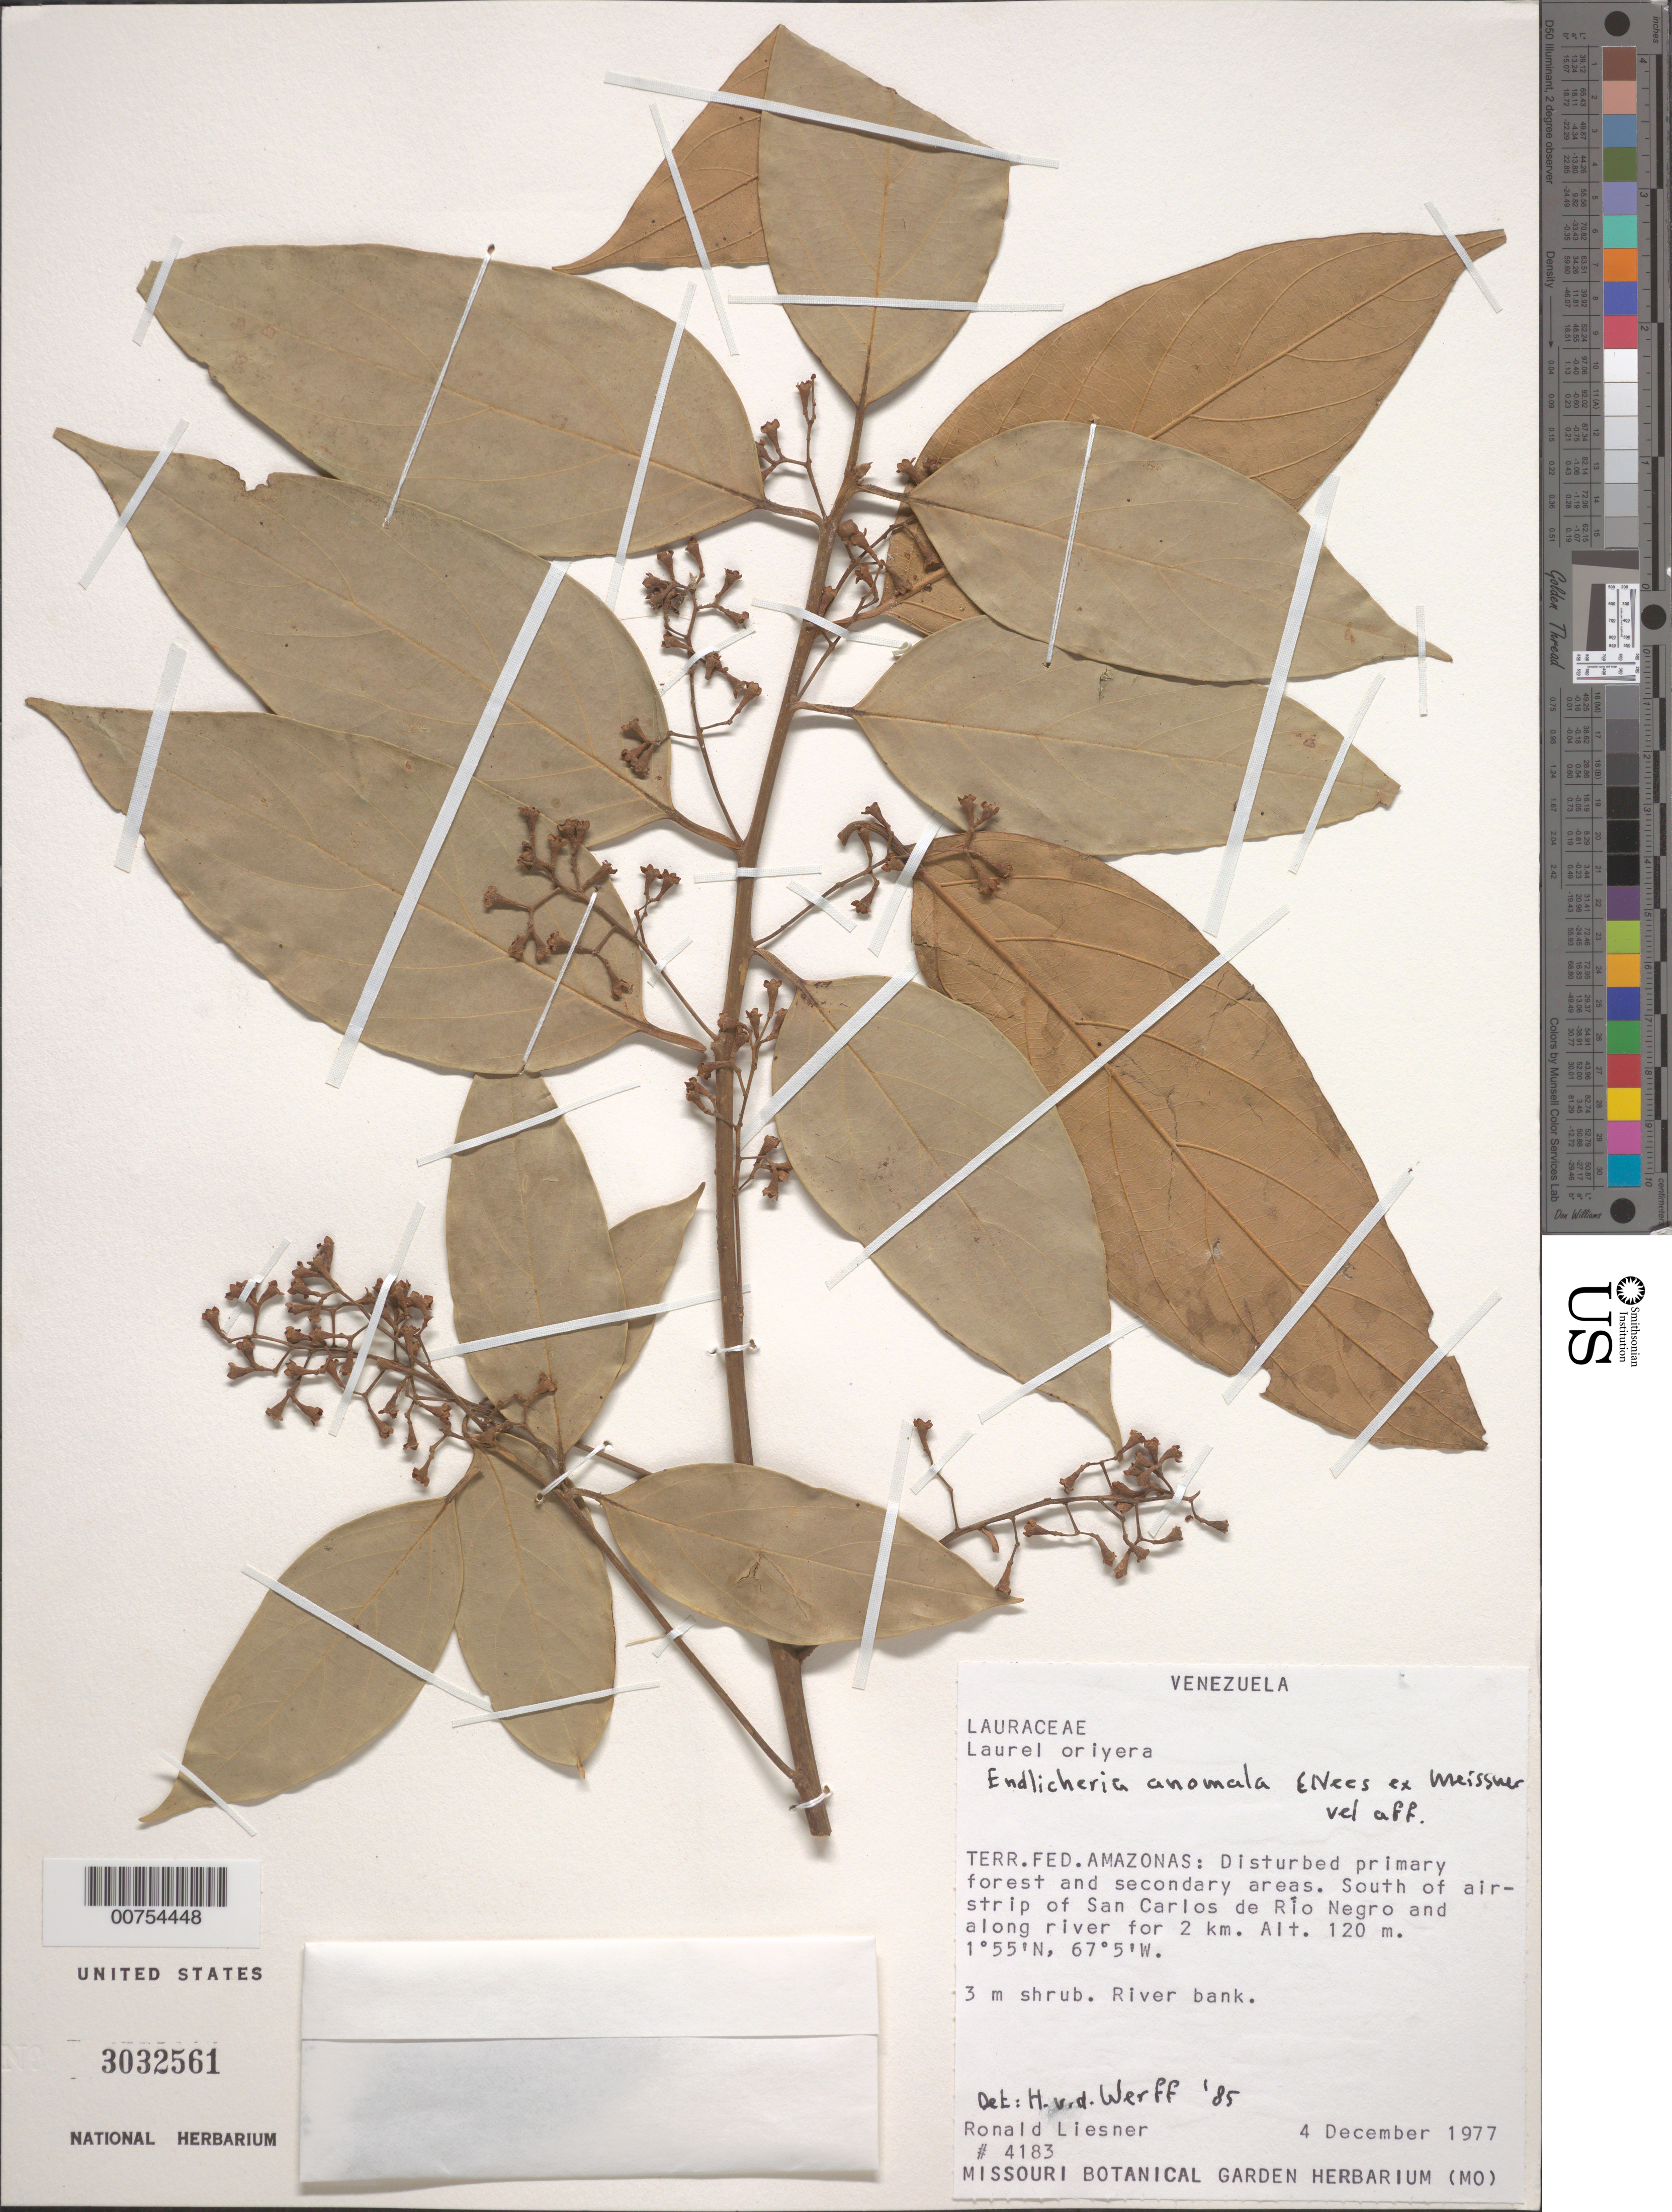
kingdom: Plantae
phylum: Tracheophyta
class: Magnoliopsida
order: Laurales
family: Lauraceae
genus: Endlicheria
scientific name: Endlicheria anomala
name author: Nees ex Meisn.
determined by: van der Werff, H., (MO), Missouri Botanical Garden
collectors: R. L. Liesner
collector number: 4183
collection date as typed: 4-Dec-77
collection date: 1977-12-04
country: Venezuela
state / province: Amazonas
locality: San Carlos de Río Negro, S of airstrip and 2 km along river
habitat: Disturbed primary forest and secondary areas; riverbank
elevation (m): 120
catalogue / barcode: US 3032561